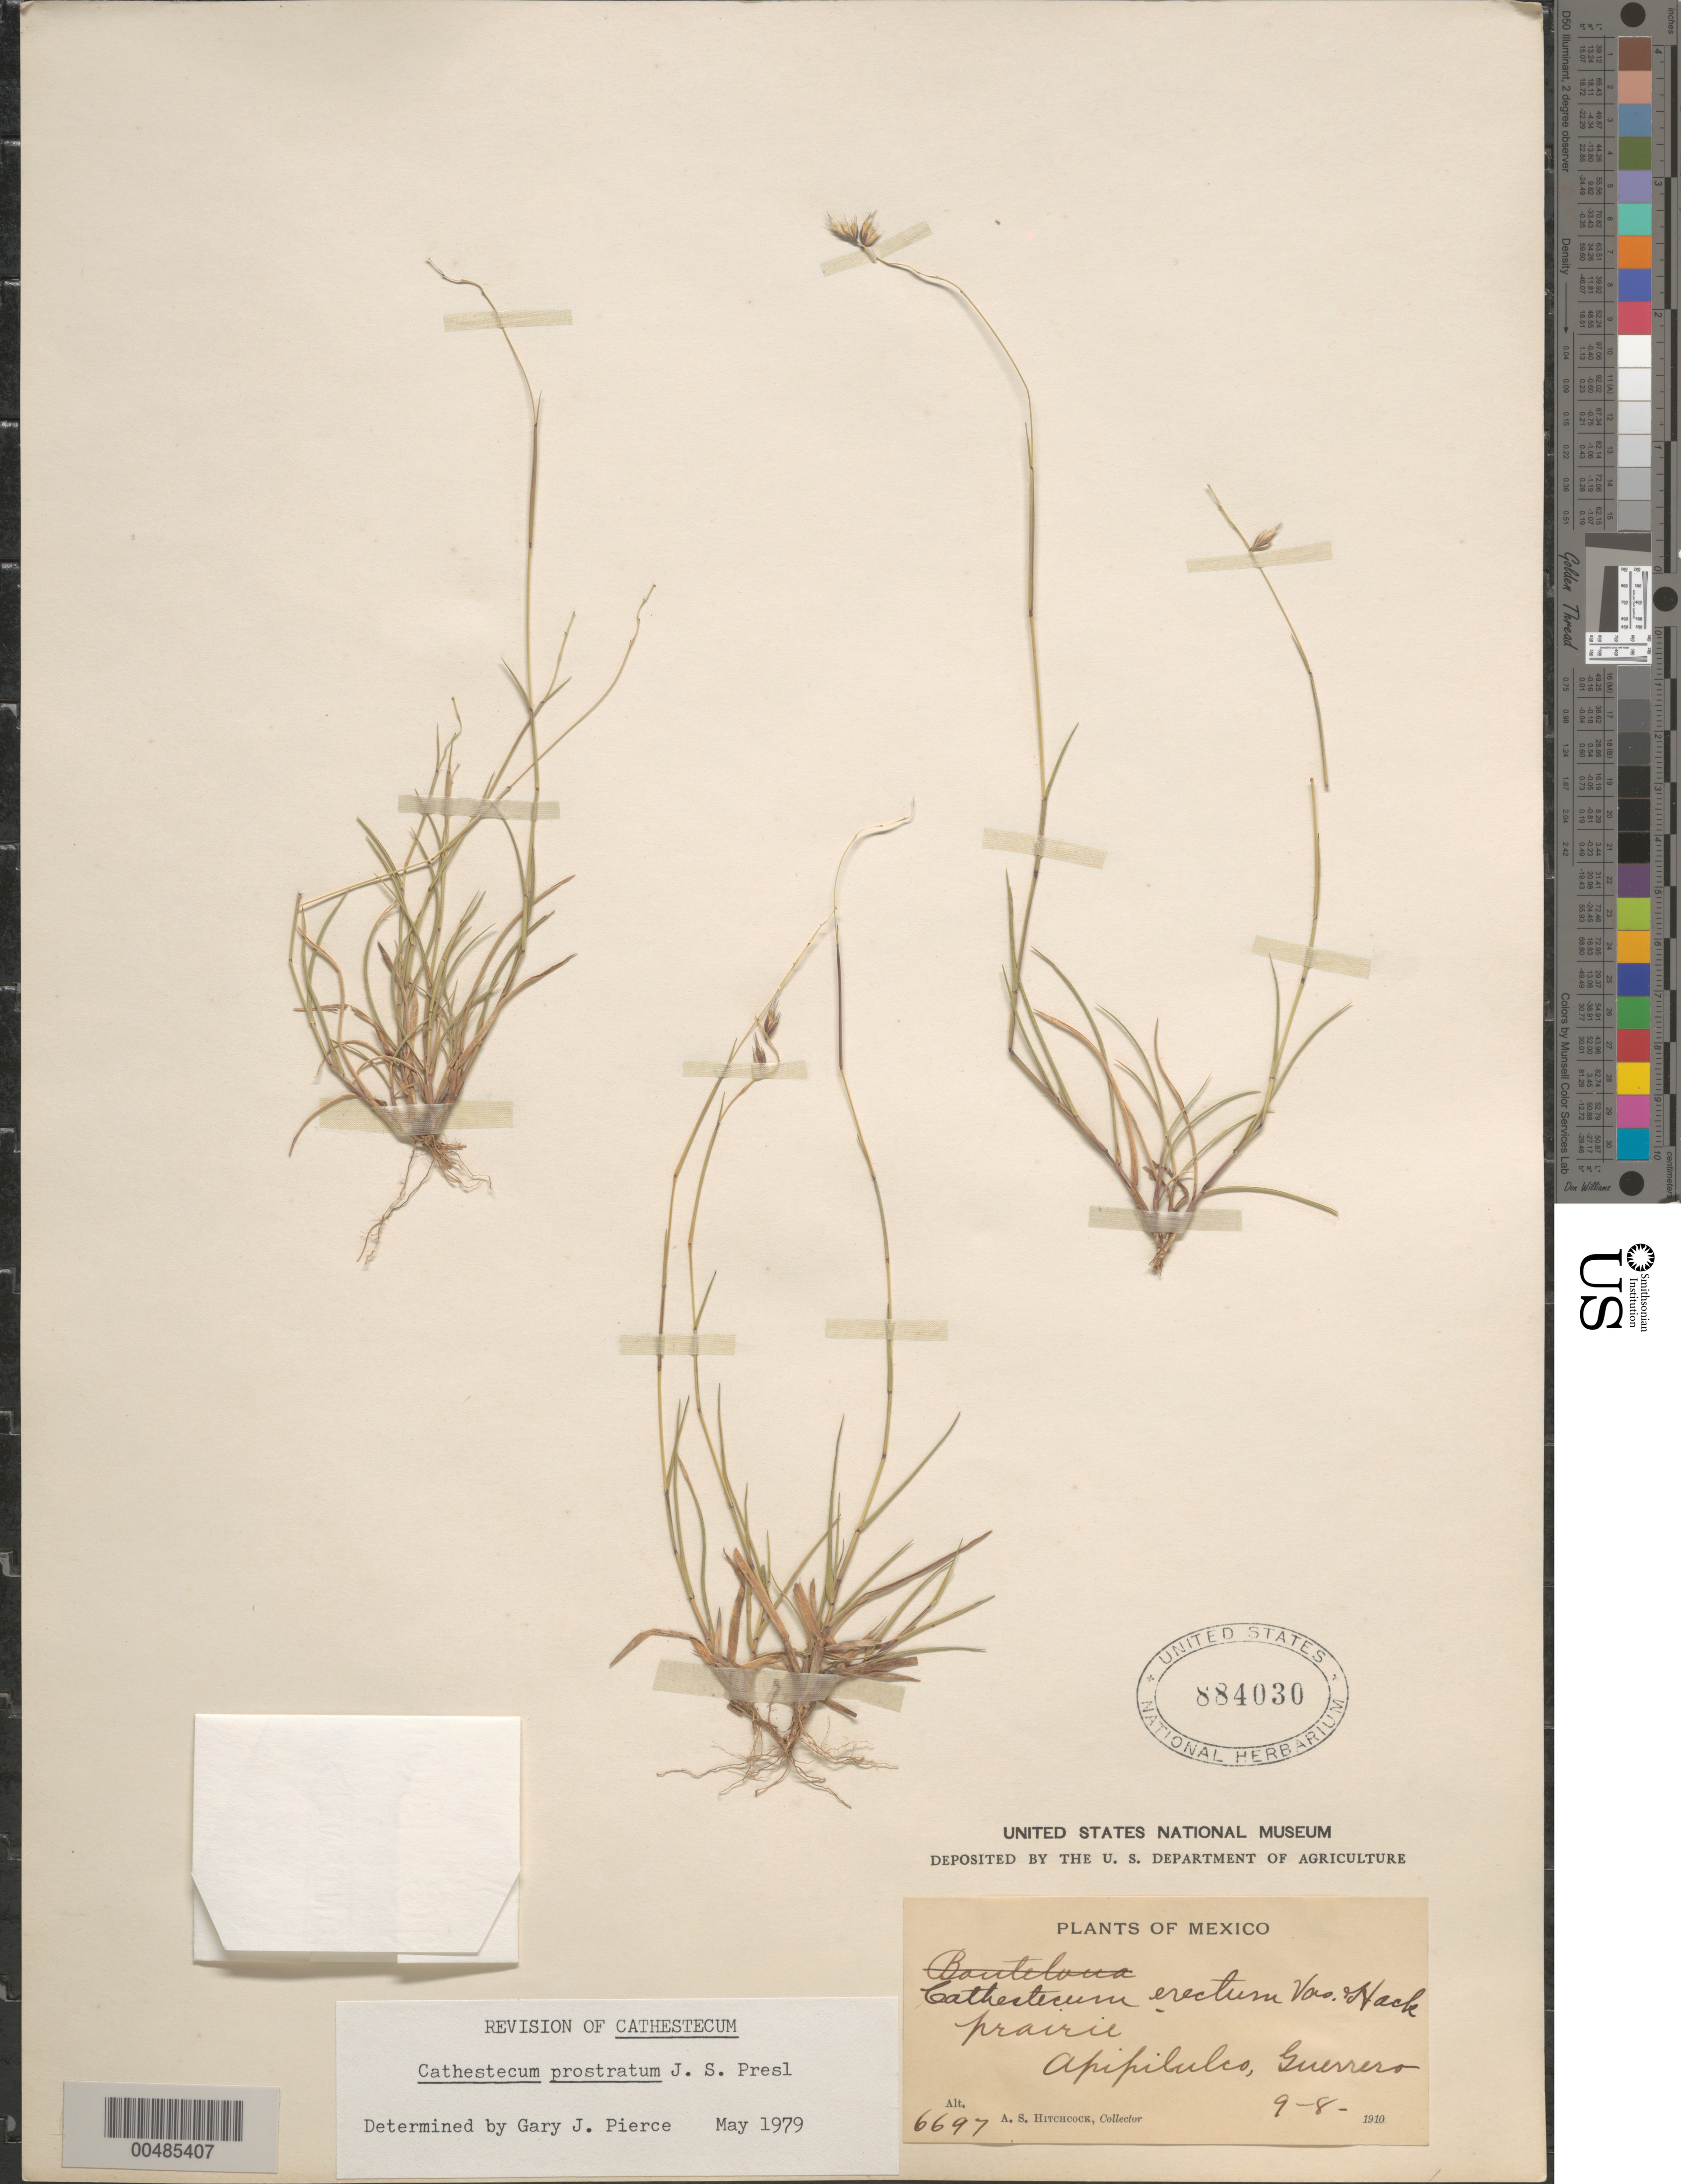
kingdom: Plantae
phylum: Tracheophyta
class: Liliopsida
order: Poales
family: Poaceae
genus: Cathestecum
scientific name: Cathestecum prostratum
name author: J. Presl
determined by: Pierce, G. J.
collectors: A. S. Hitchcock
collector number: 6697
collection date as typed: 9 Aug 1910 or 8 Sep 1910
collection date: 1910-08-09 or 1910-09-08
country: Mexico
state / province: Guerrero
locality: Apipilulco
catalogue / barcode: US 884030